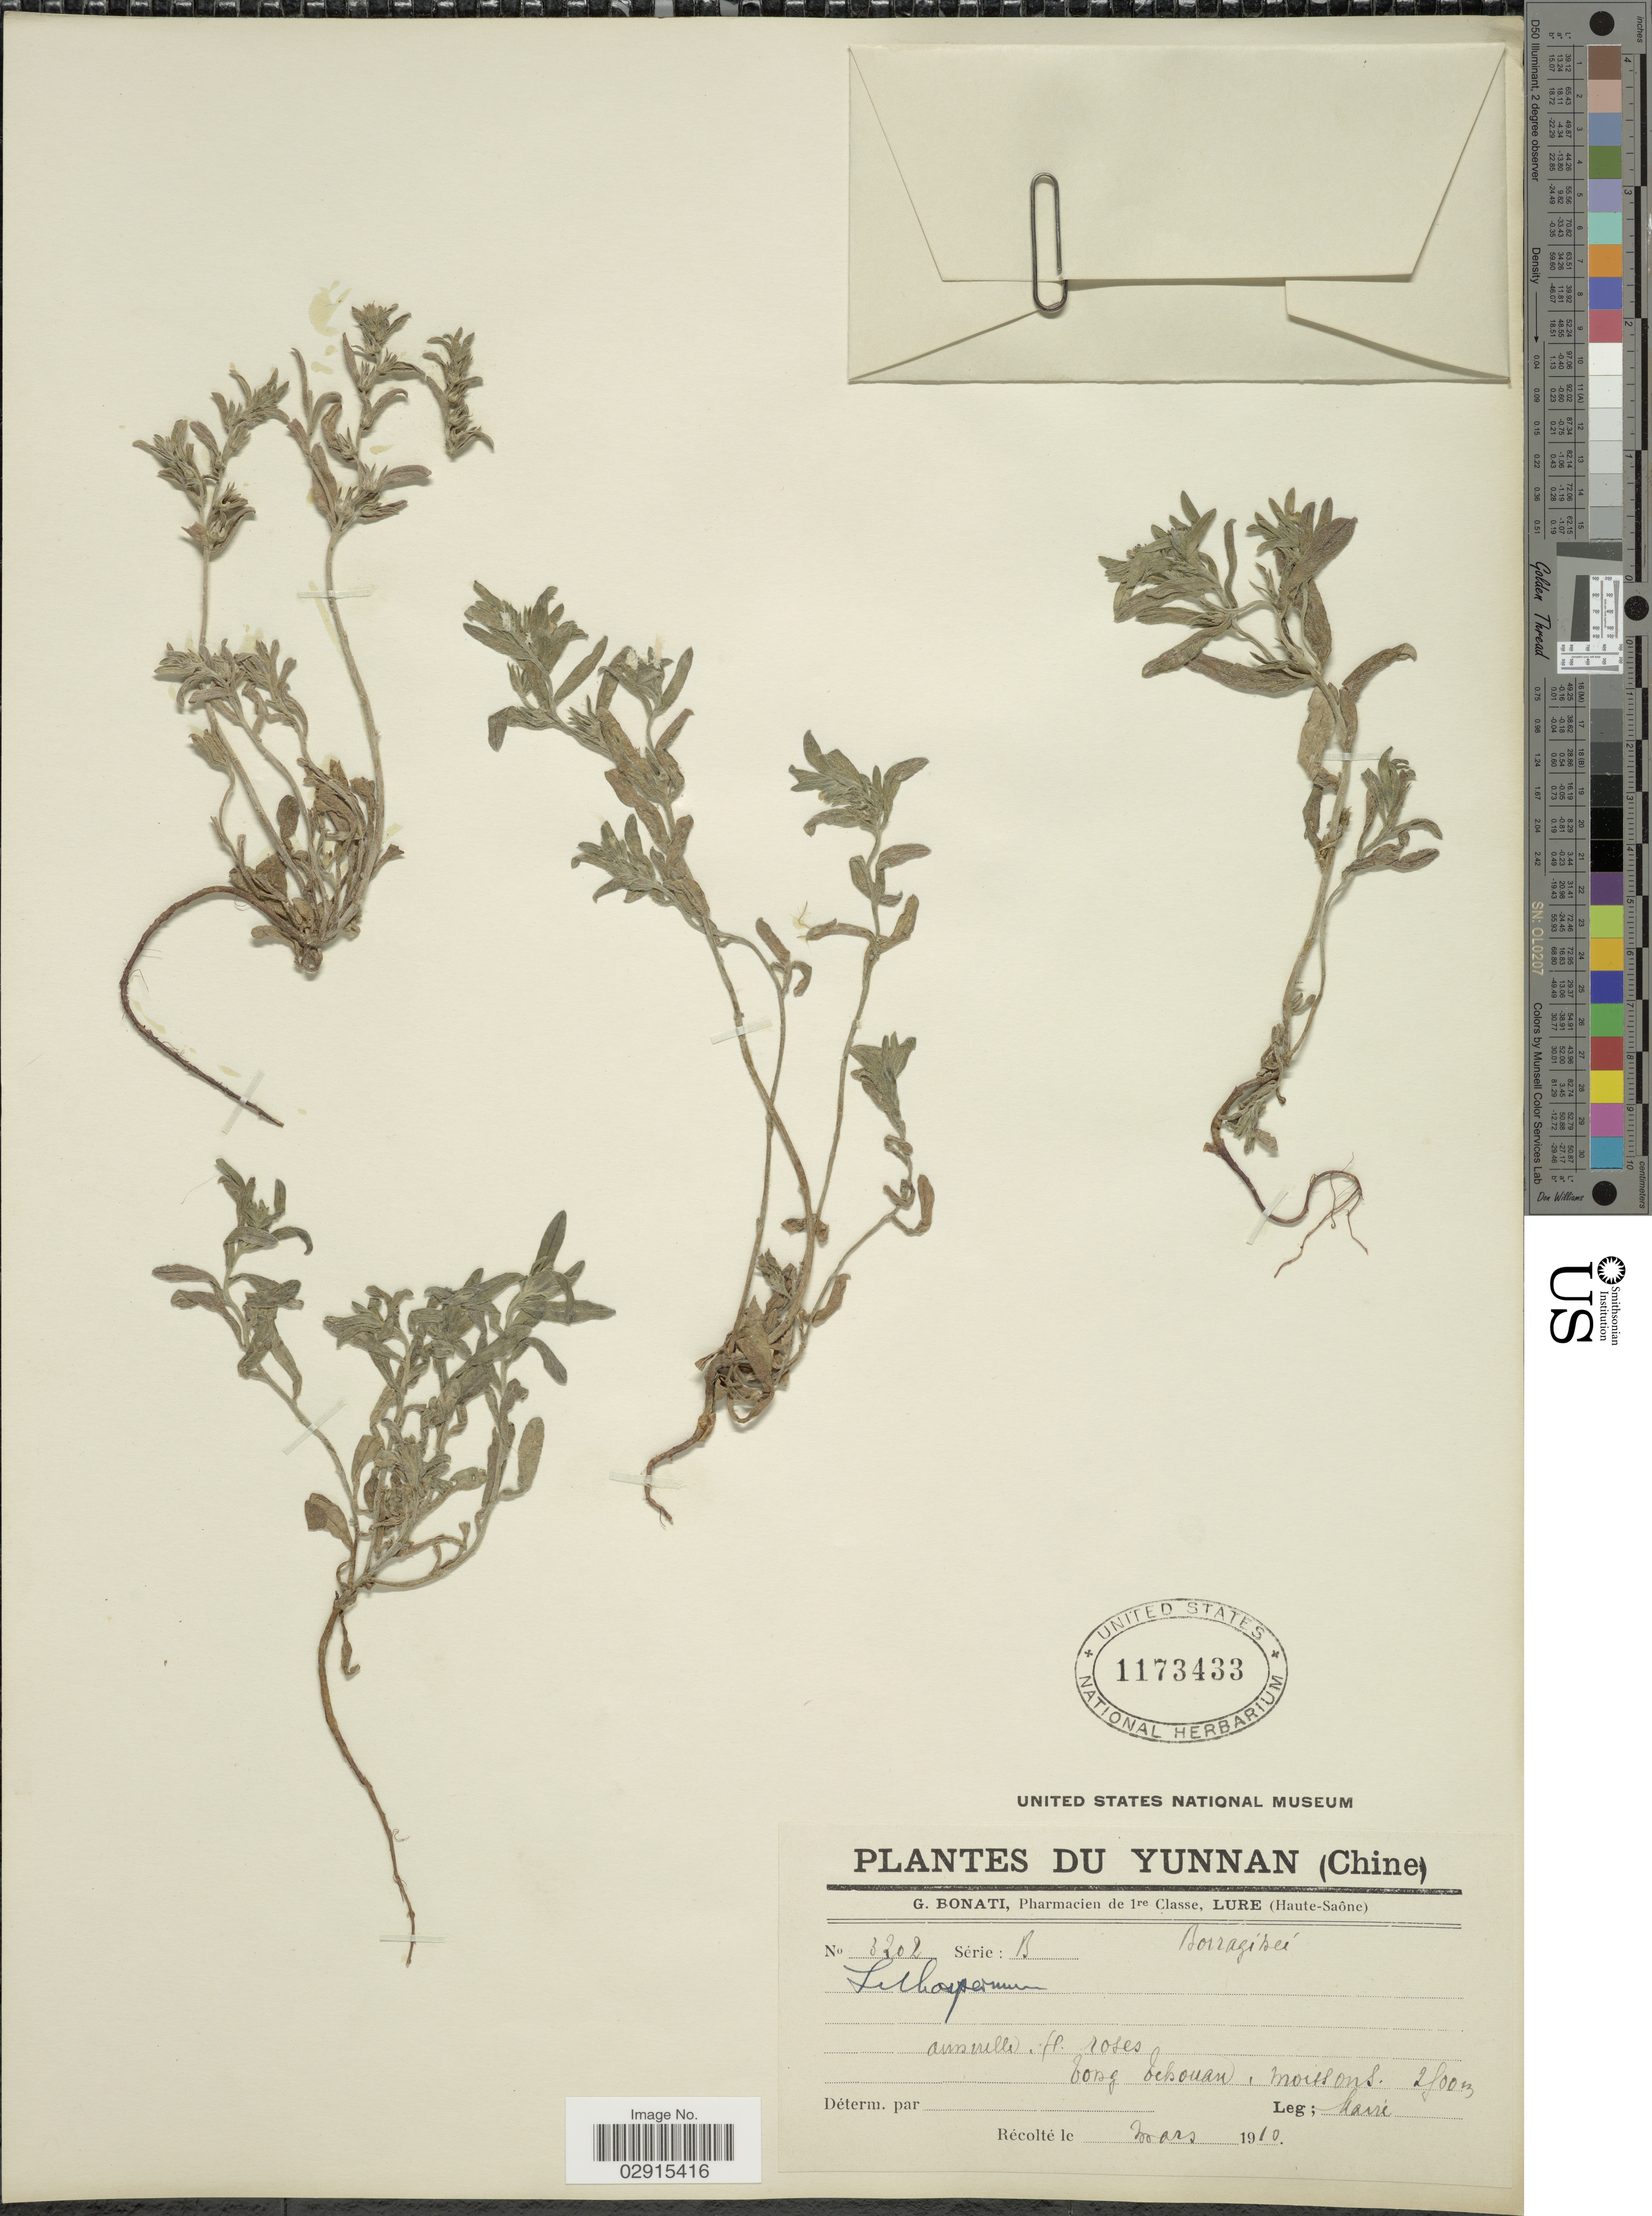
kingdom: Plantae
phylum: Tracheophyta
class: Magnoliopsida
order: Boraginales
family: Boraginaceae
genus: Lithospermum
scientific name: Lithospermum sp.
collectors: Maire, --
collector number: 3202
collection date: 1910-03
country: China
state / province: Yunnan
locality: [illegible text] Tehouan[interpreted].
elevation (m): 2500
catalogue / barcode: US 1173433